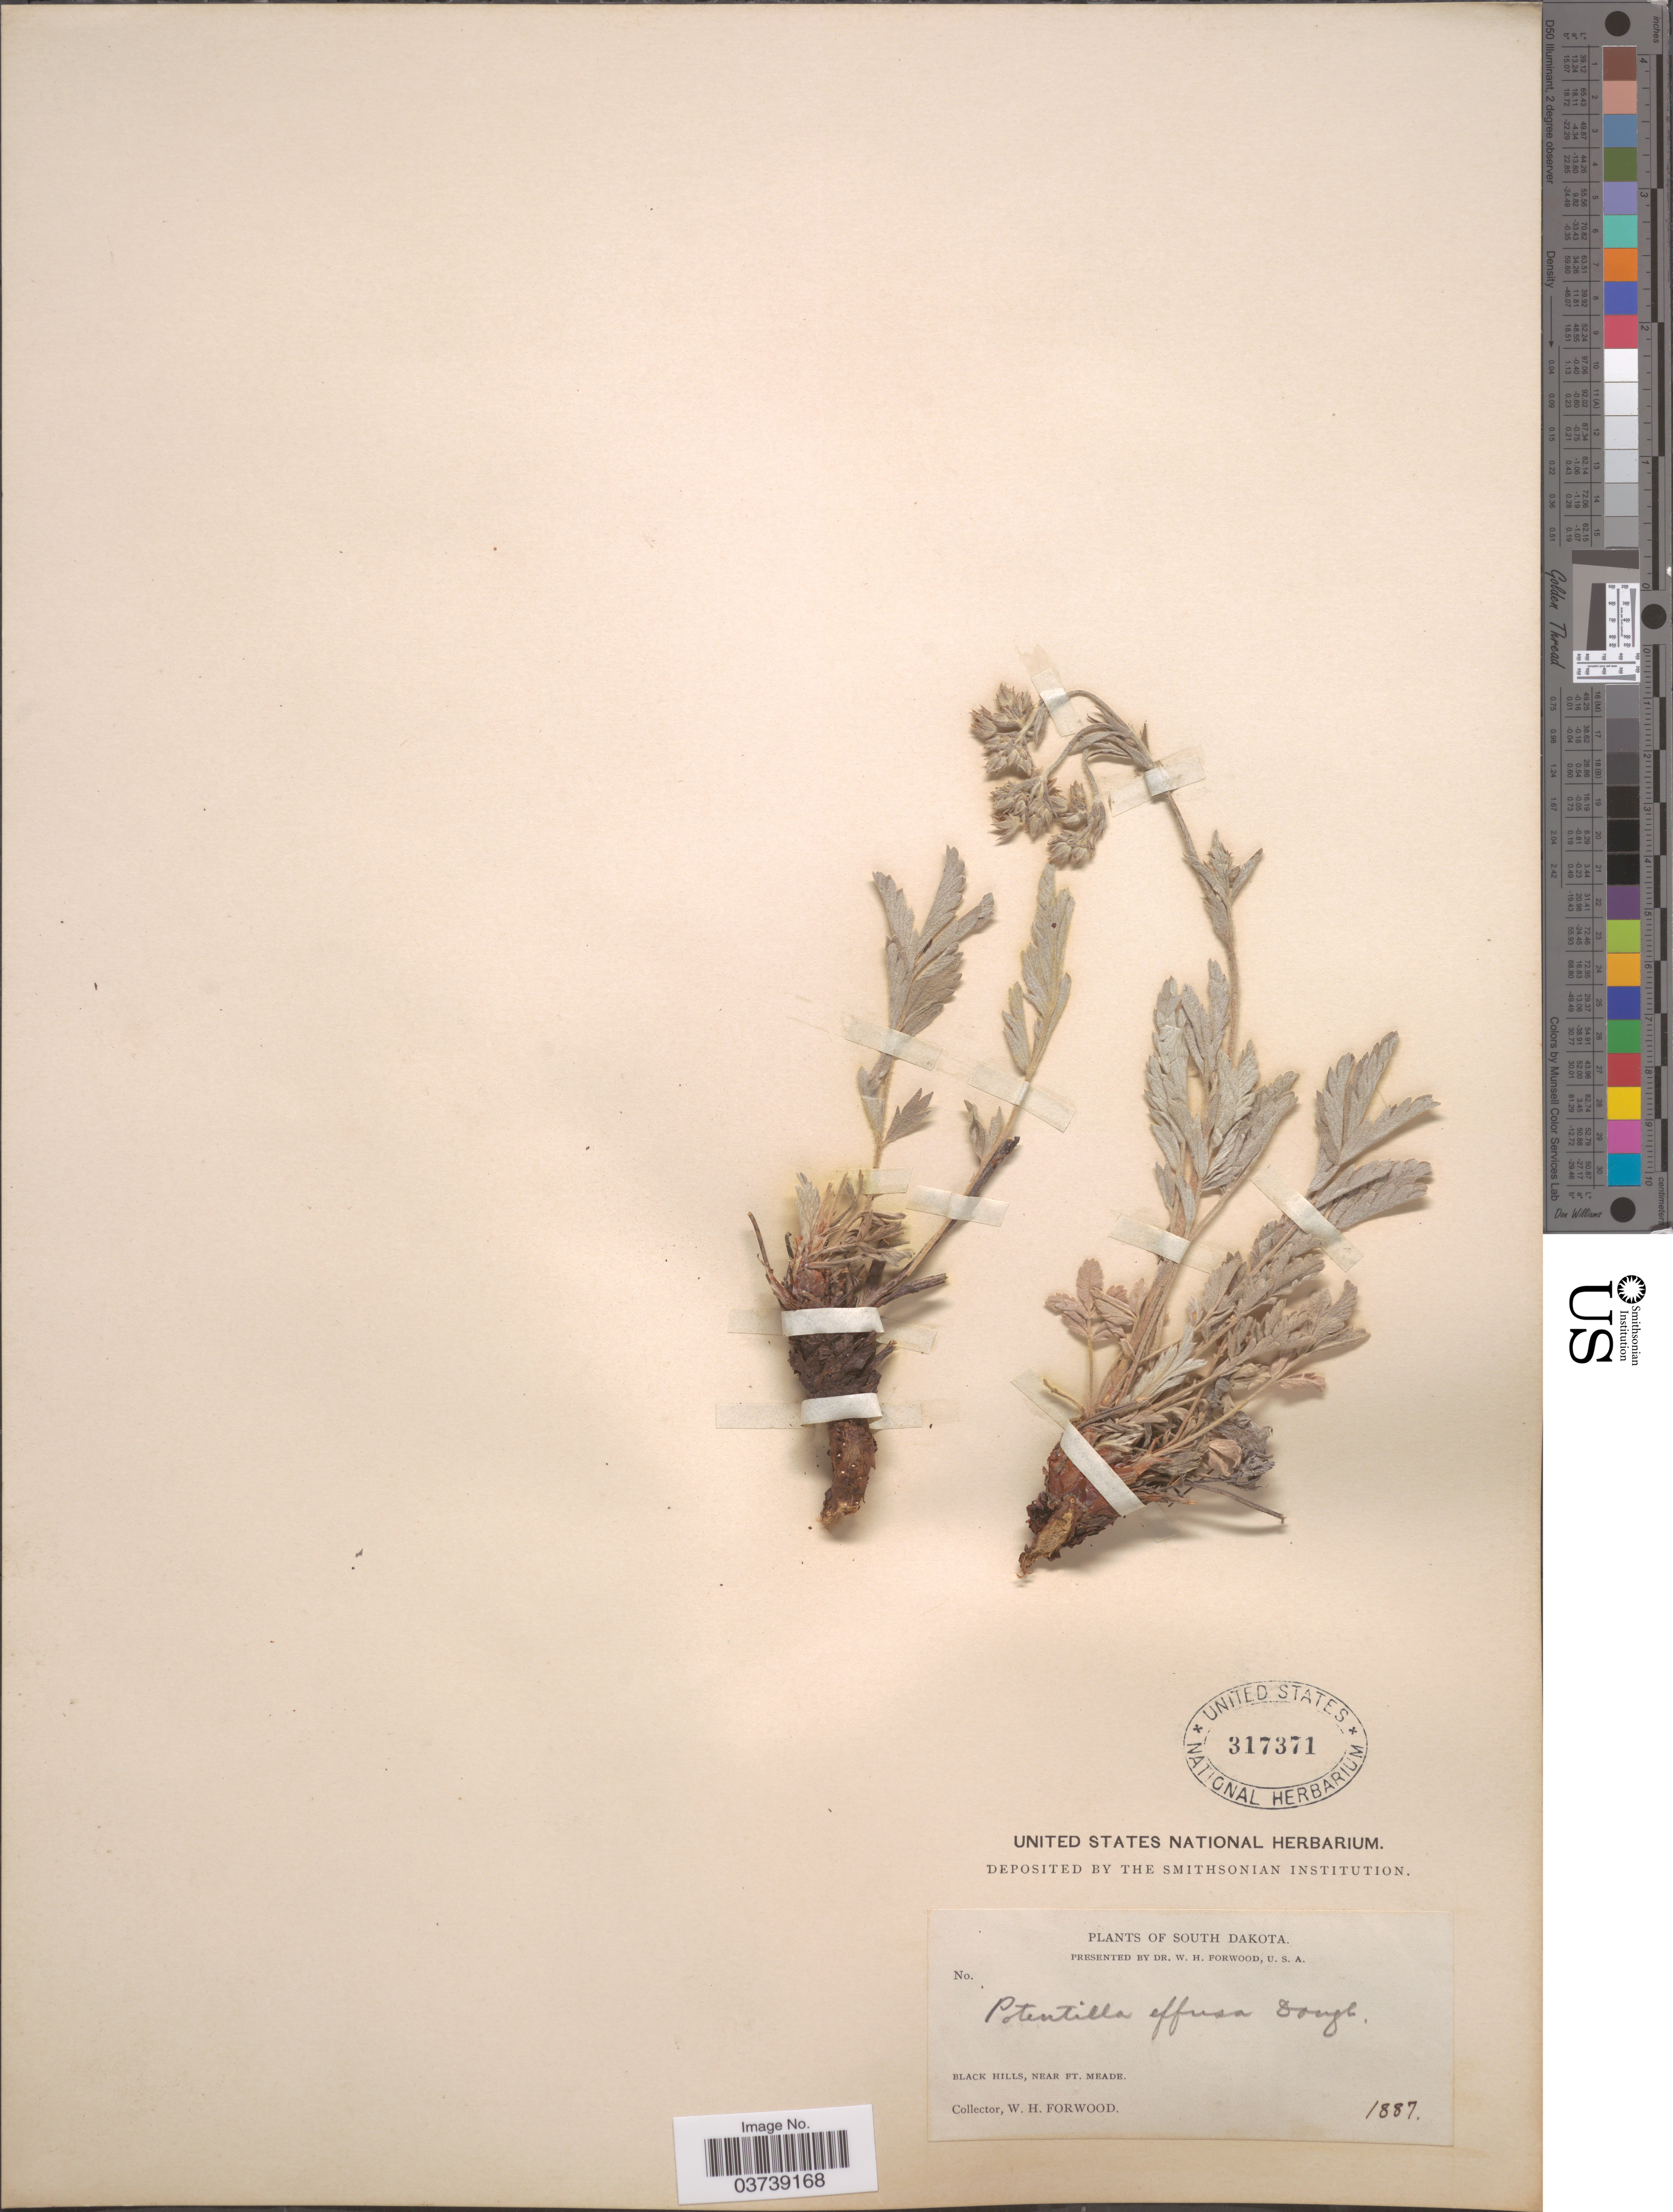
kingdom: Plantae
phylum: Tracheophyta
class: Magnoliopsida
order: Rosales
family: Rosaceae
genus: Potentilla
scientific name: Potentilla effusa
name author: Douglas ex Lehm.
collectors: W. Forwood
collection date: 1887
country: United States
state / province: South Dakota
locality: Black Hills, near Ft. Meade.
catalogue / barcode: US 317371